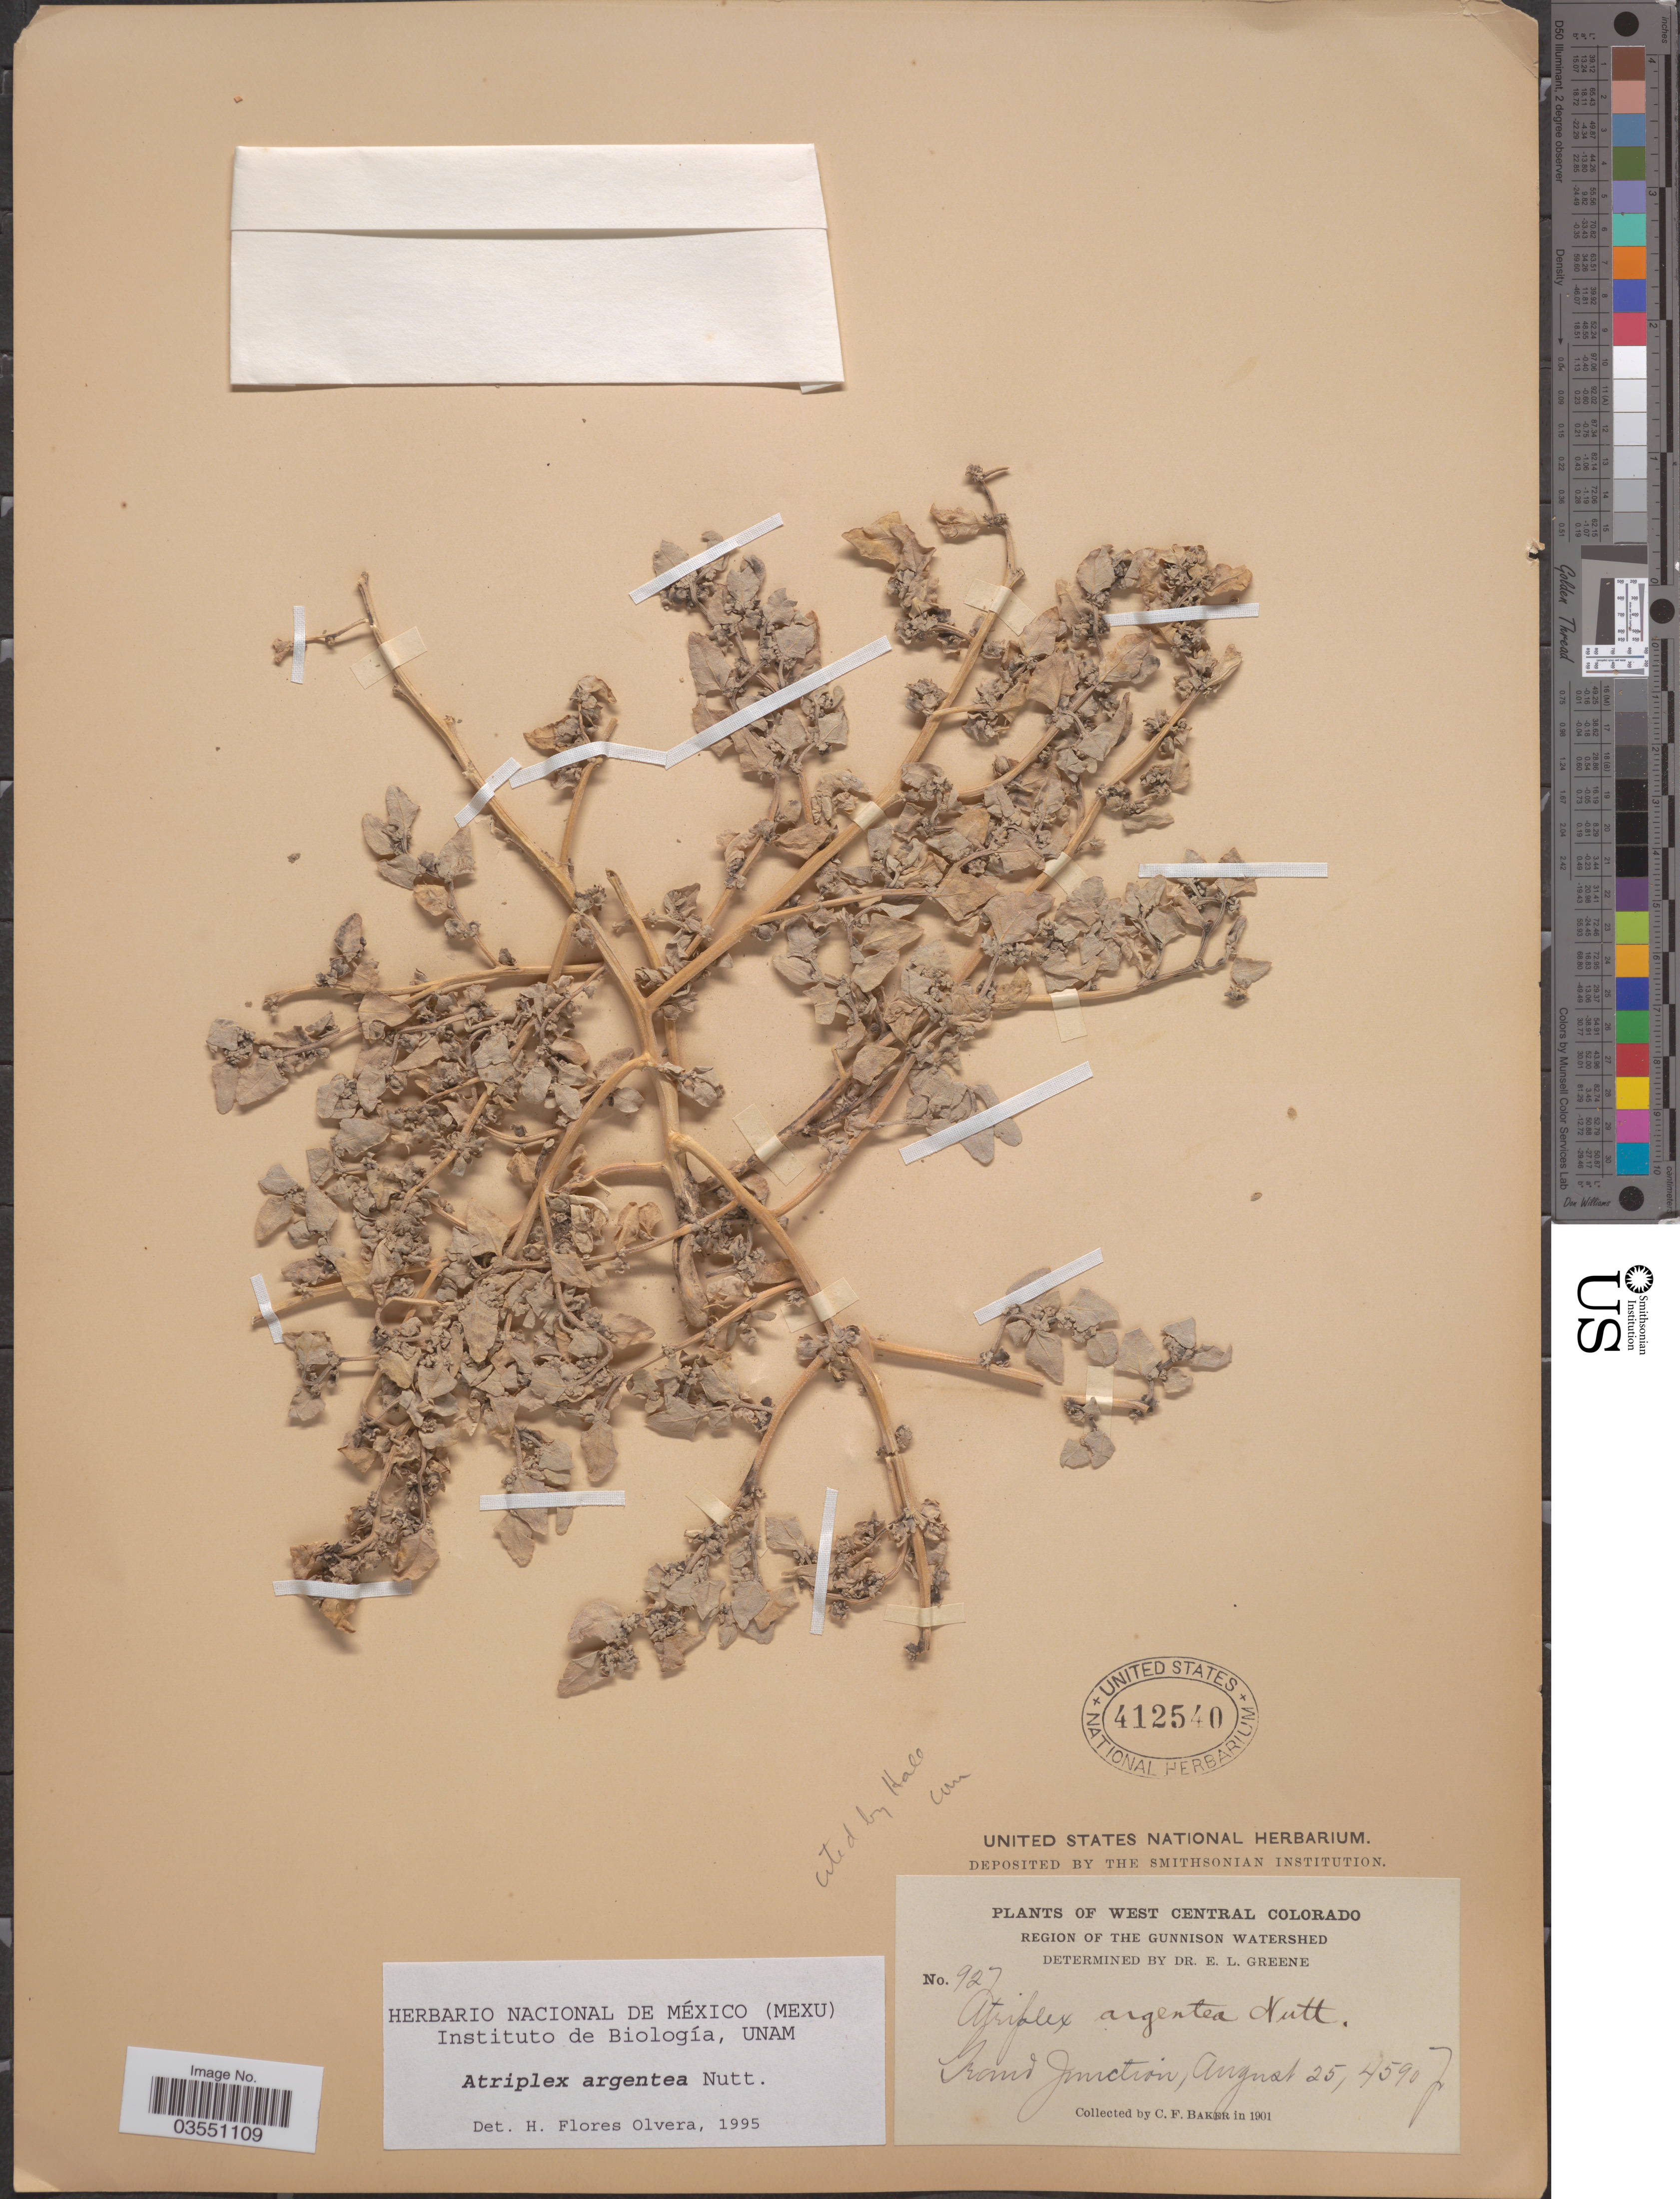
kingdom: Plantae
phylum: Tracheophyta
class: Magnoliopsida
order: Caryophyllales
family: Amaranthaceae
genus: Atriplex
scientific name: Atriplex argentea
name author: Nutt.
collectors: C. F. Baker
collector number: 927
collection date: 1901-08-25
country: United States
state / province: Colorado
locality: West Central Colorado. Region of the Gunnison Watershed. Grand Junction.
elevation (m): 1399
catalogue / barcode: US 412540